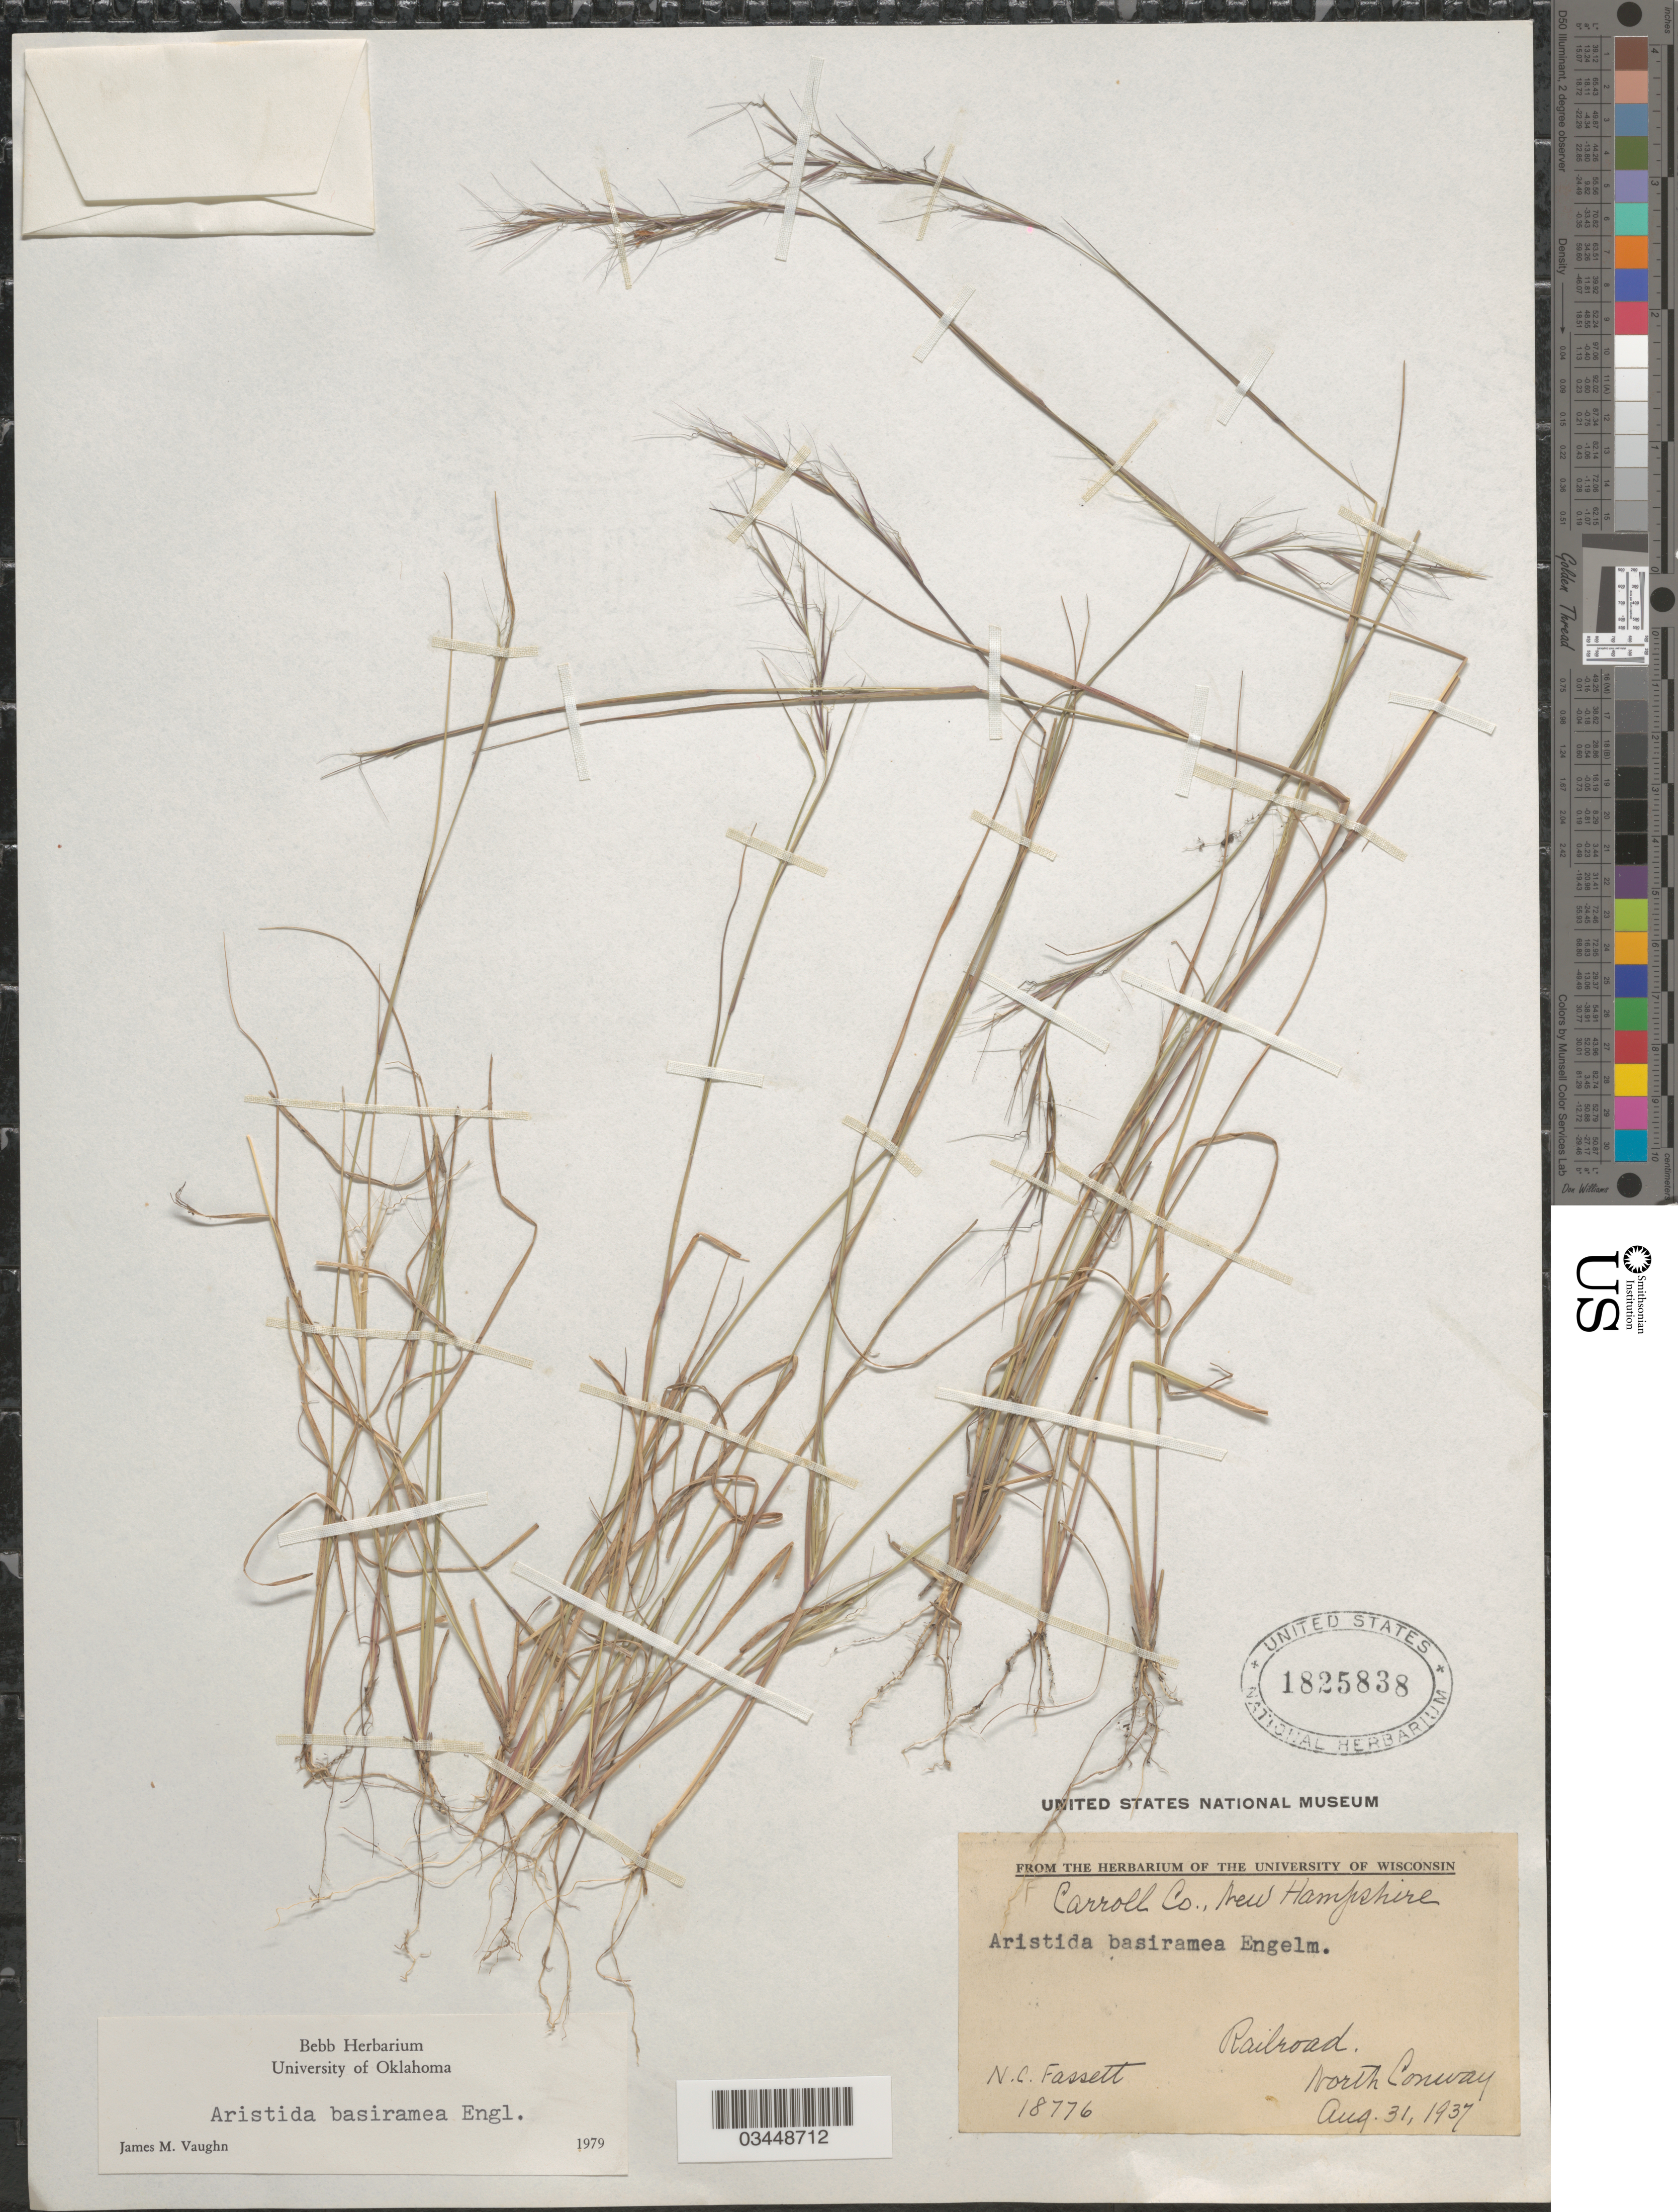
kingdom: Plantae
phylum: Tracheophyta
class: Liliopsida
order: Poales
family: Poaceae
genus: Aristida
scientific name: Aristida basiramea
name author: Engelm. ex Vasey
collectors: N. C. Fassett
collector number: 18776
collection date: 1937-08-31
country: United States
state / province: New Hampshire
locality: Carroll Co. Railroad. North Conway.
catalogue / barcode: US 1825838